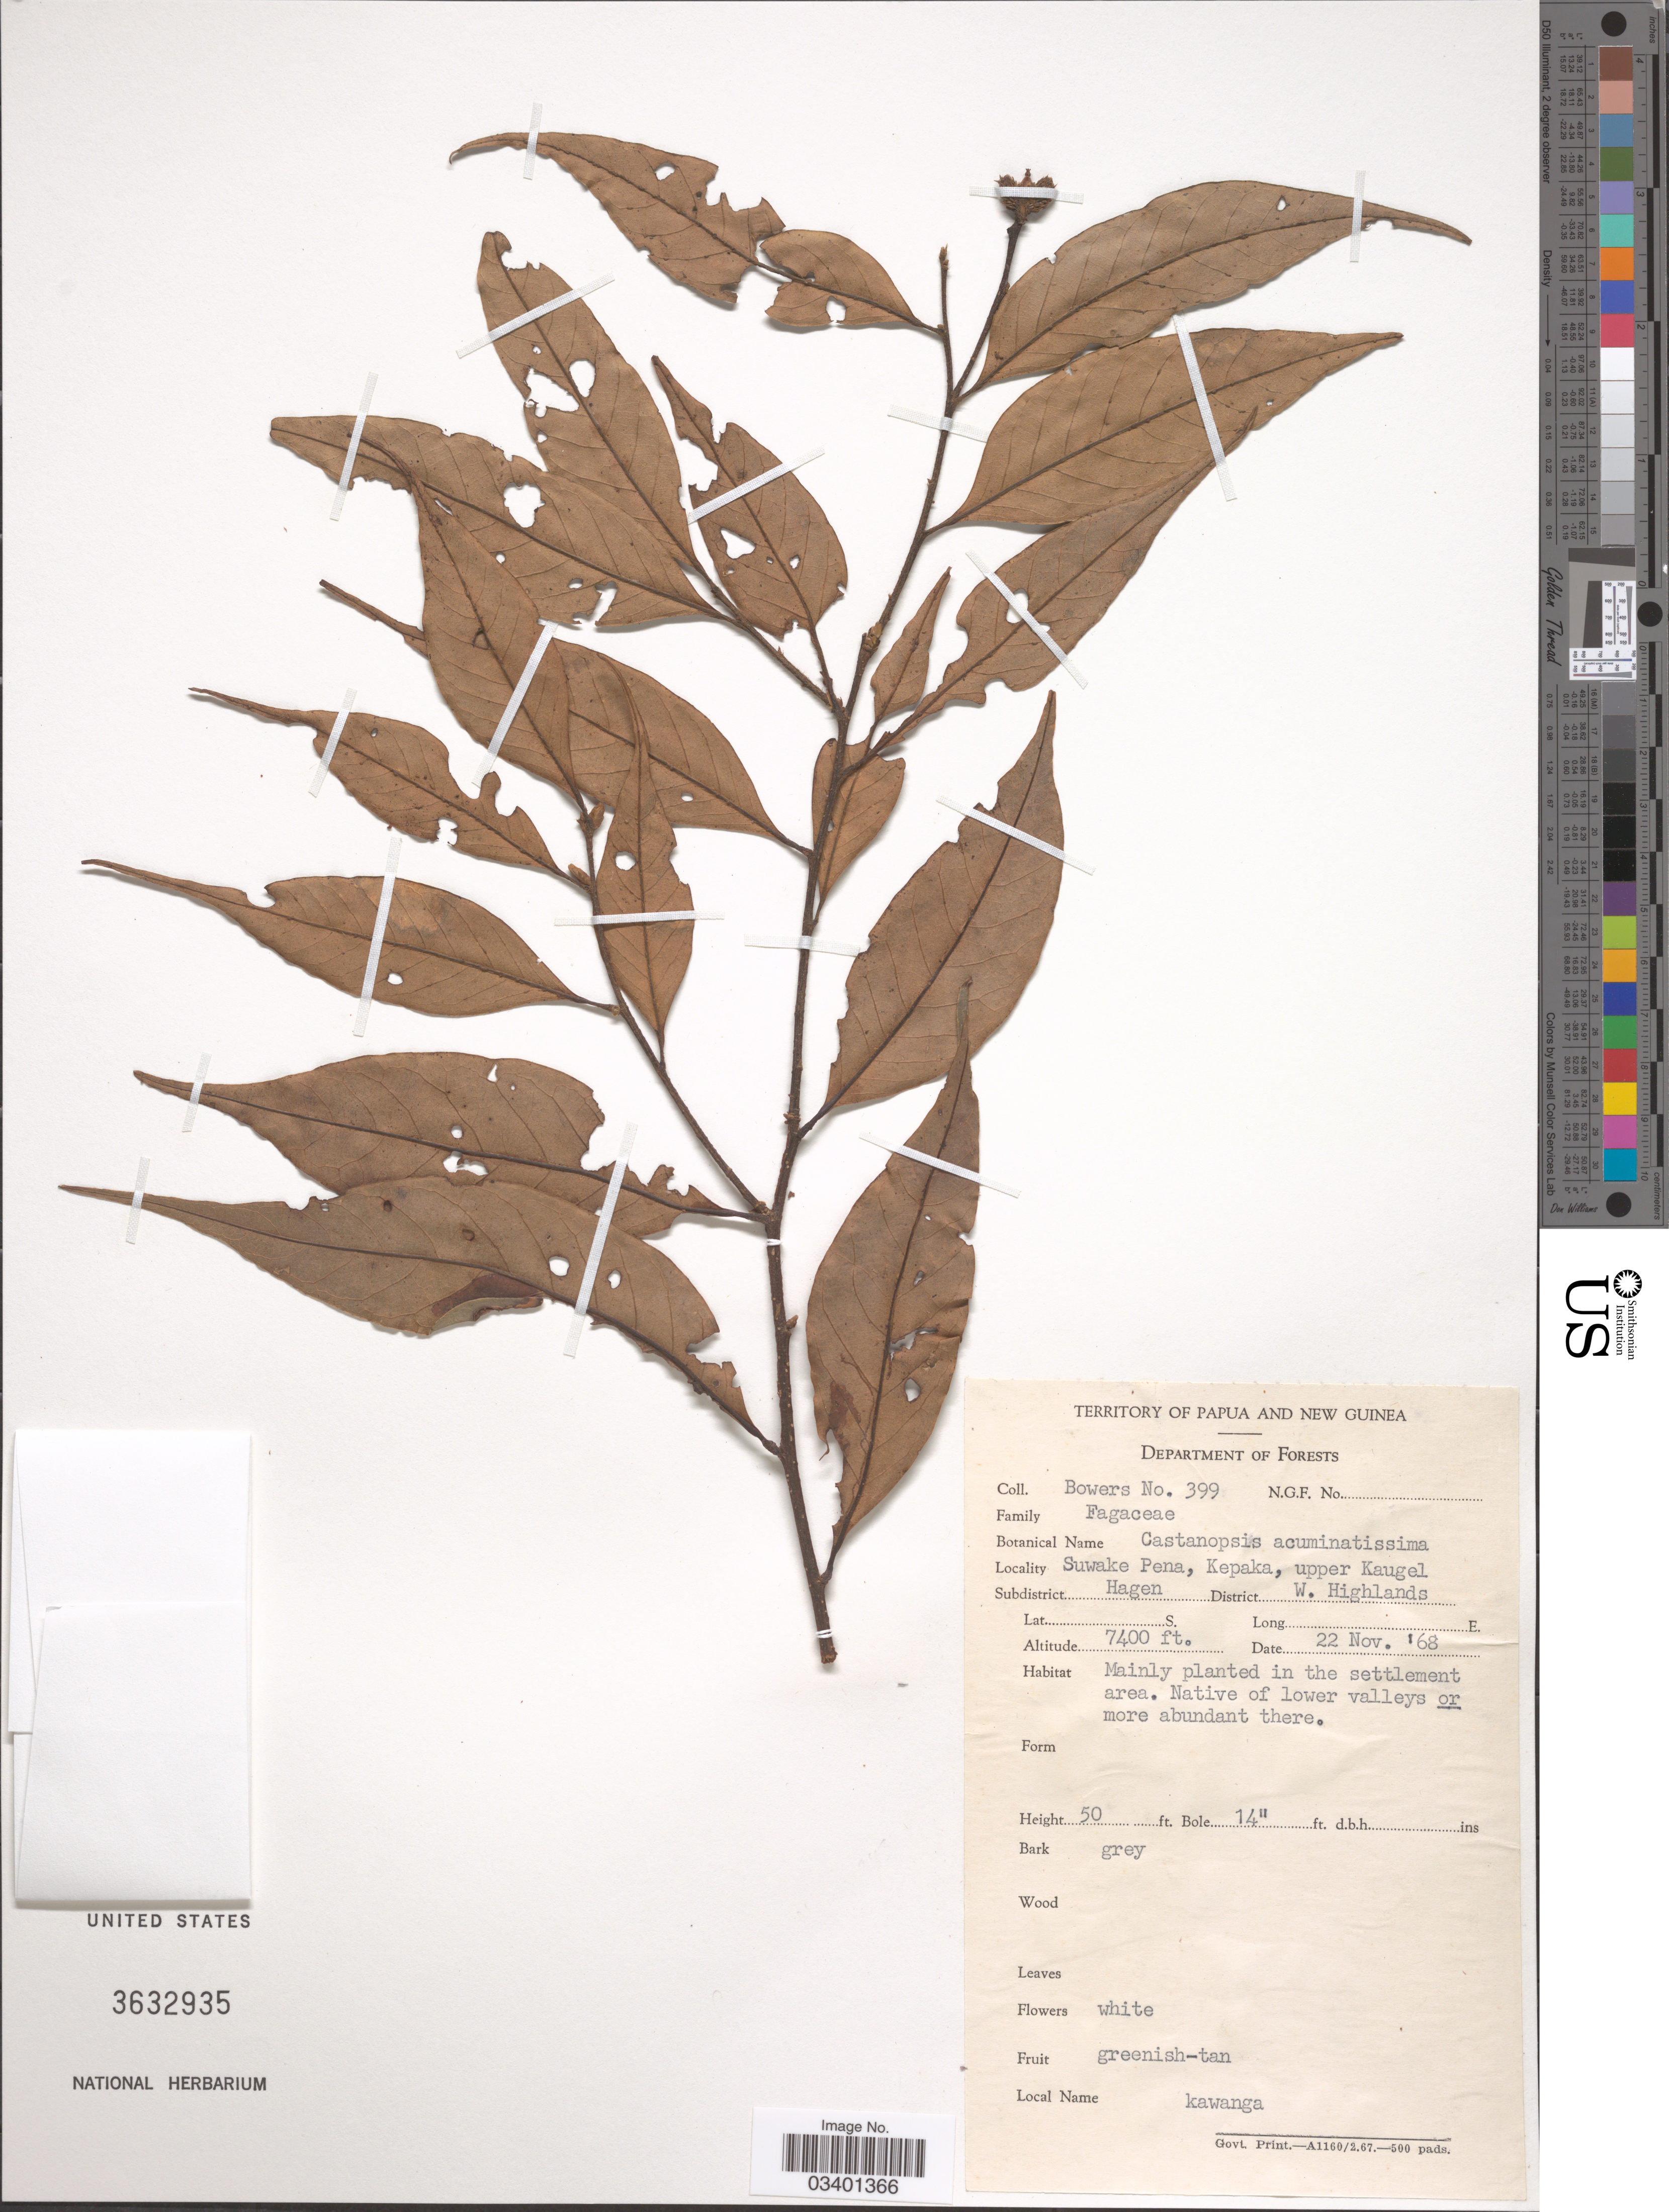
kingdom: Plantae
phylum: Tracheophyta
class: Magnoliopsida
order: Fagales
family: Fagaceae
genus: Castanopsis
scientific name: Castanopsis acuminatissima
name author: (Blume) A. DC.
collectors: -. Bowers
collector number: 399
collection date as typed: Transcribed d/m/y: 22/11/68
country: Papua New Guinea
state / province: Western Highlands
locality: Territory of Papua and New Guinea. Suwake Pena, Kepaka, upper Kaugel. Subdistrict Hagen. District W. Highlands.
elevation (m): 2256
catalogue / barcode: US 3632935